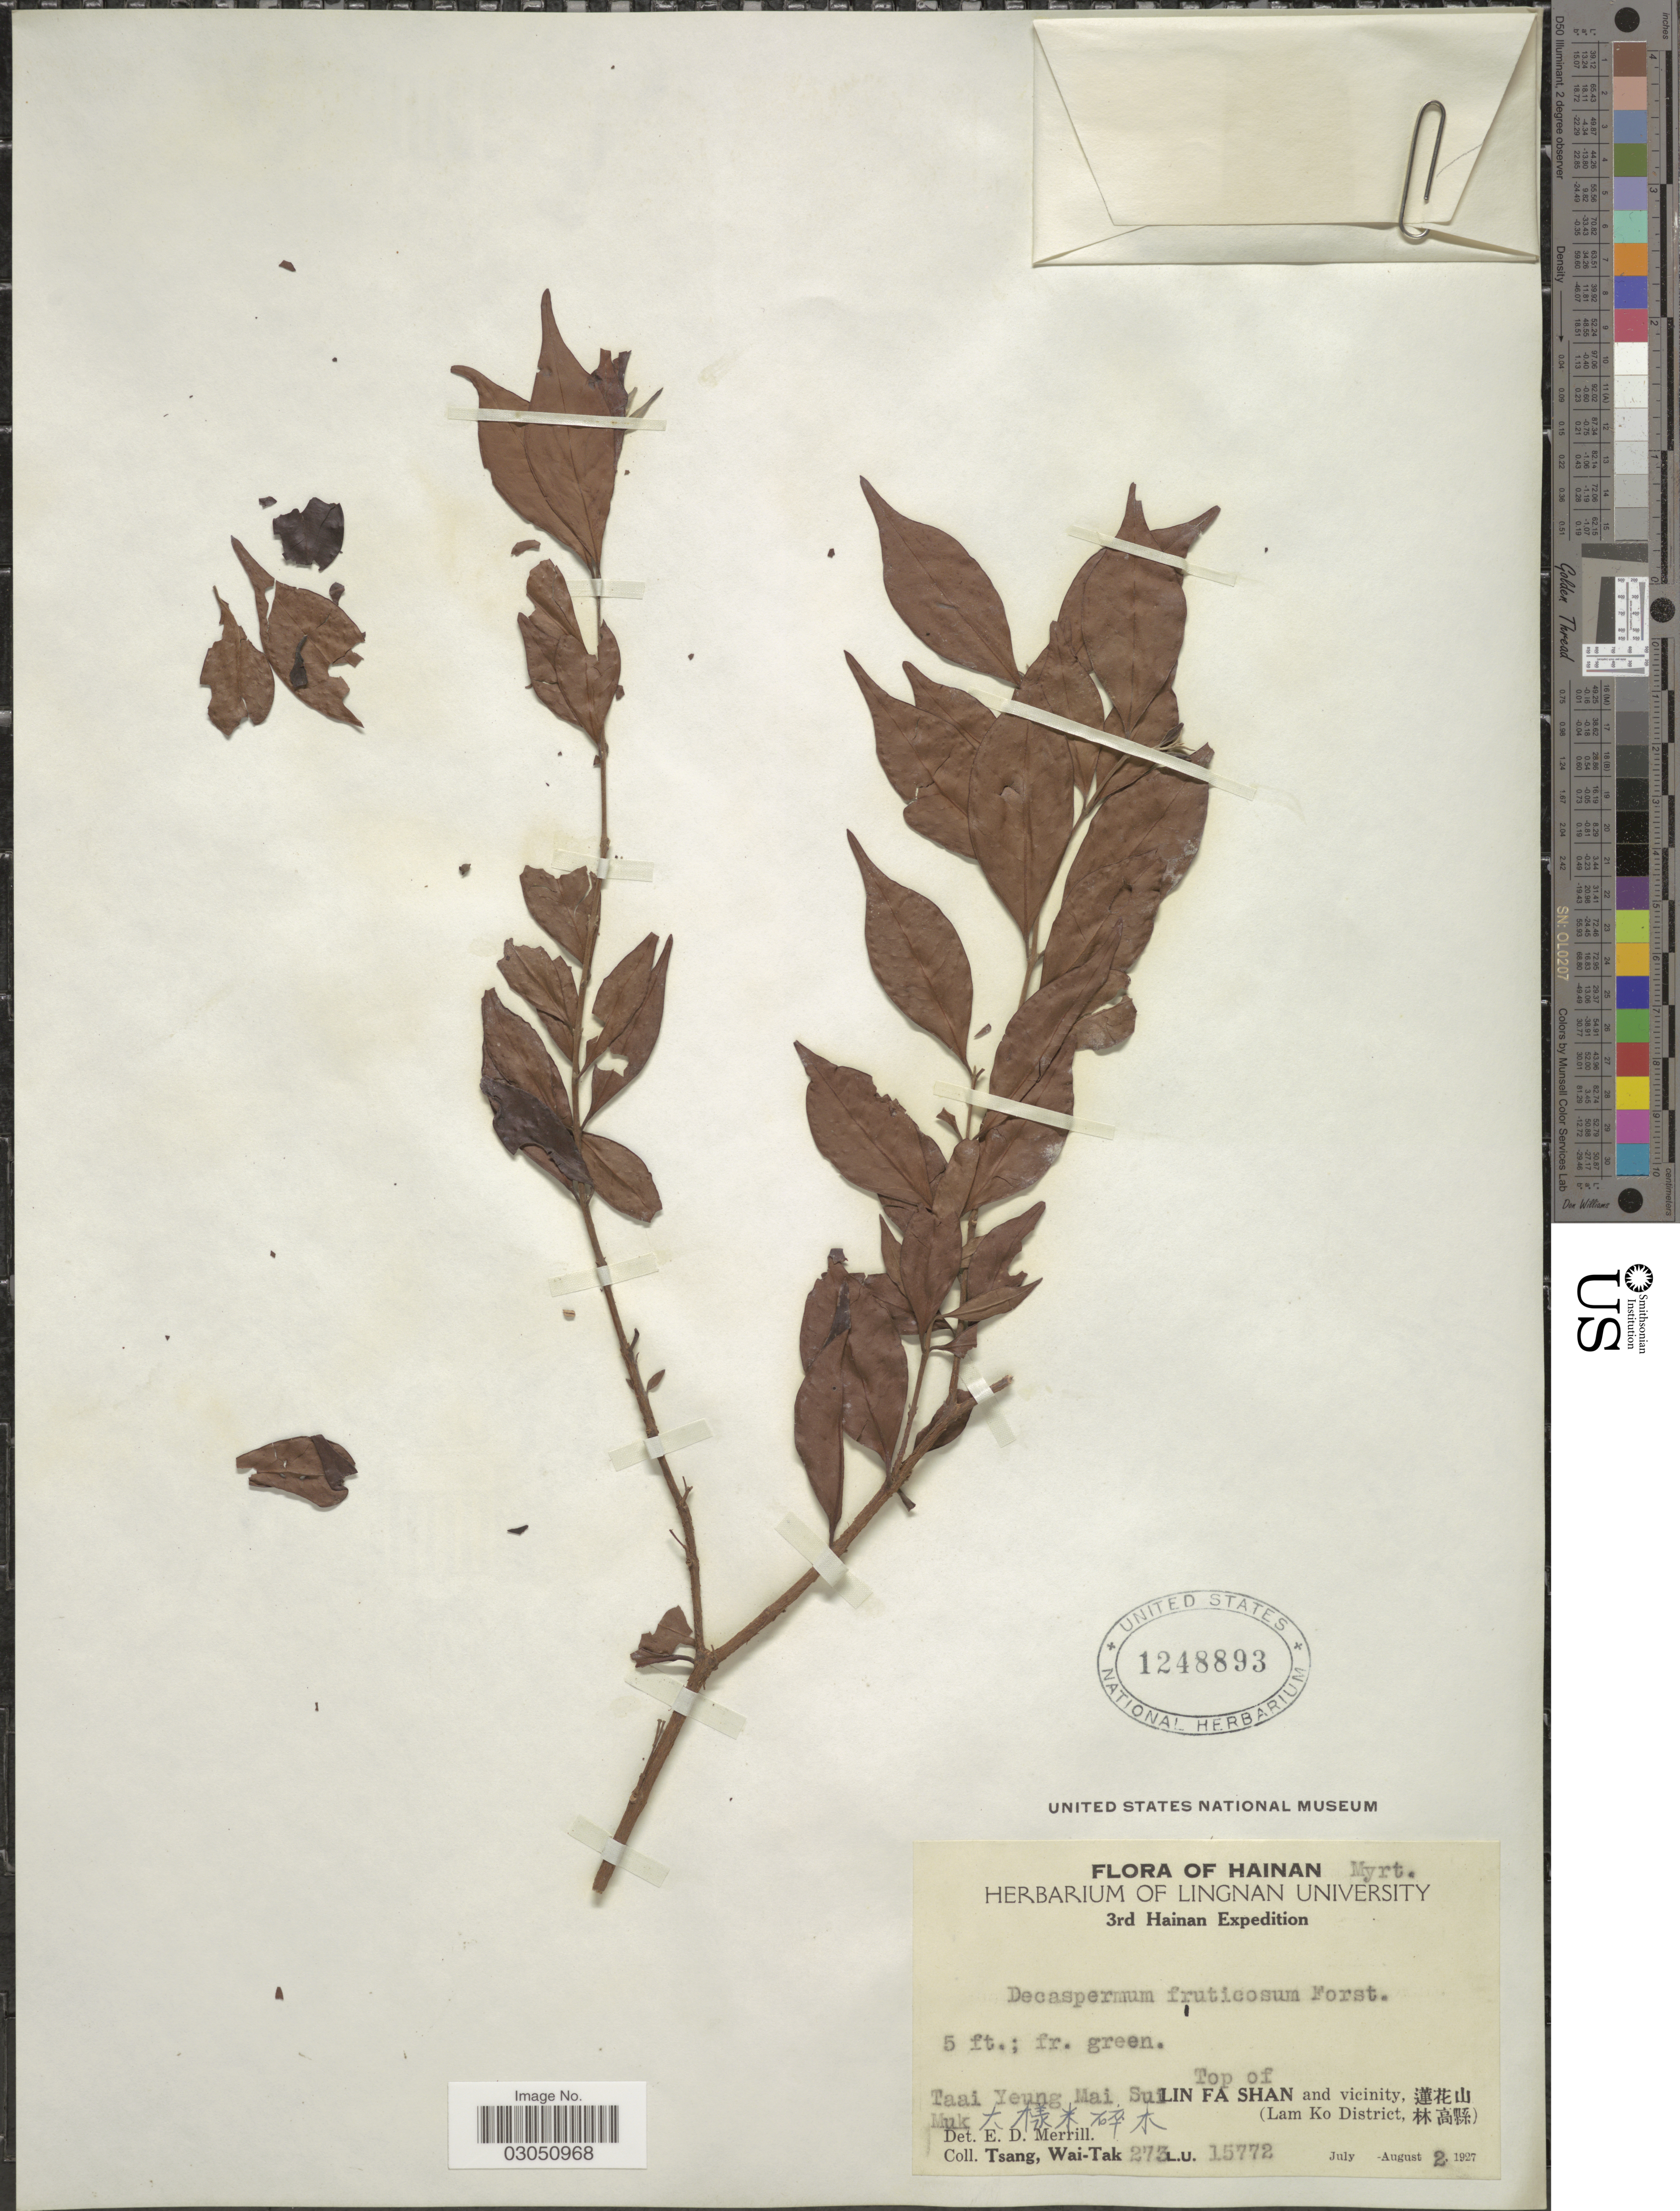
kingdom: Plantae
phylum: Tracheophyta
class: Magnoliopsida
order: Myrtales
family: Myrtaceae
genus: Decaspermum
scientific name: Decaspermum gracilentum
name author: (Hance) Merr. & L.M. Perry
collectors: W. T. Tsang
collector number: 273 L.U. 15772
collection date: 1927-08-02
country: China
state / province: Hainan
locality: Top of Lin Fa Shan and vicinity, Muk. (Lam Ko District.)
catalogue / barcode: US 1248893